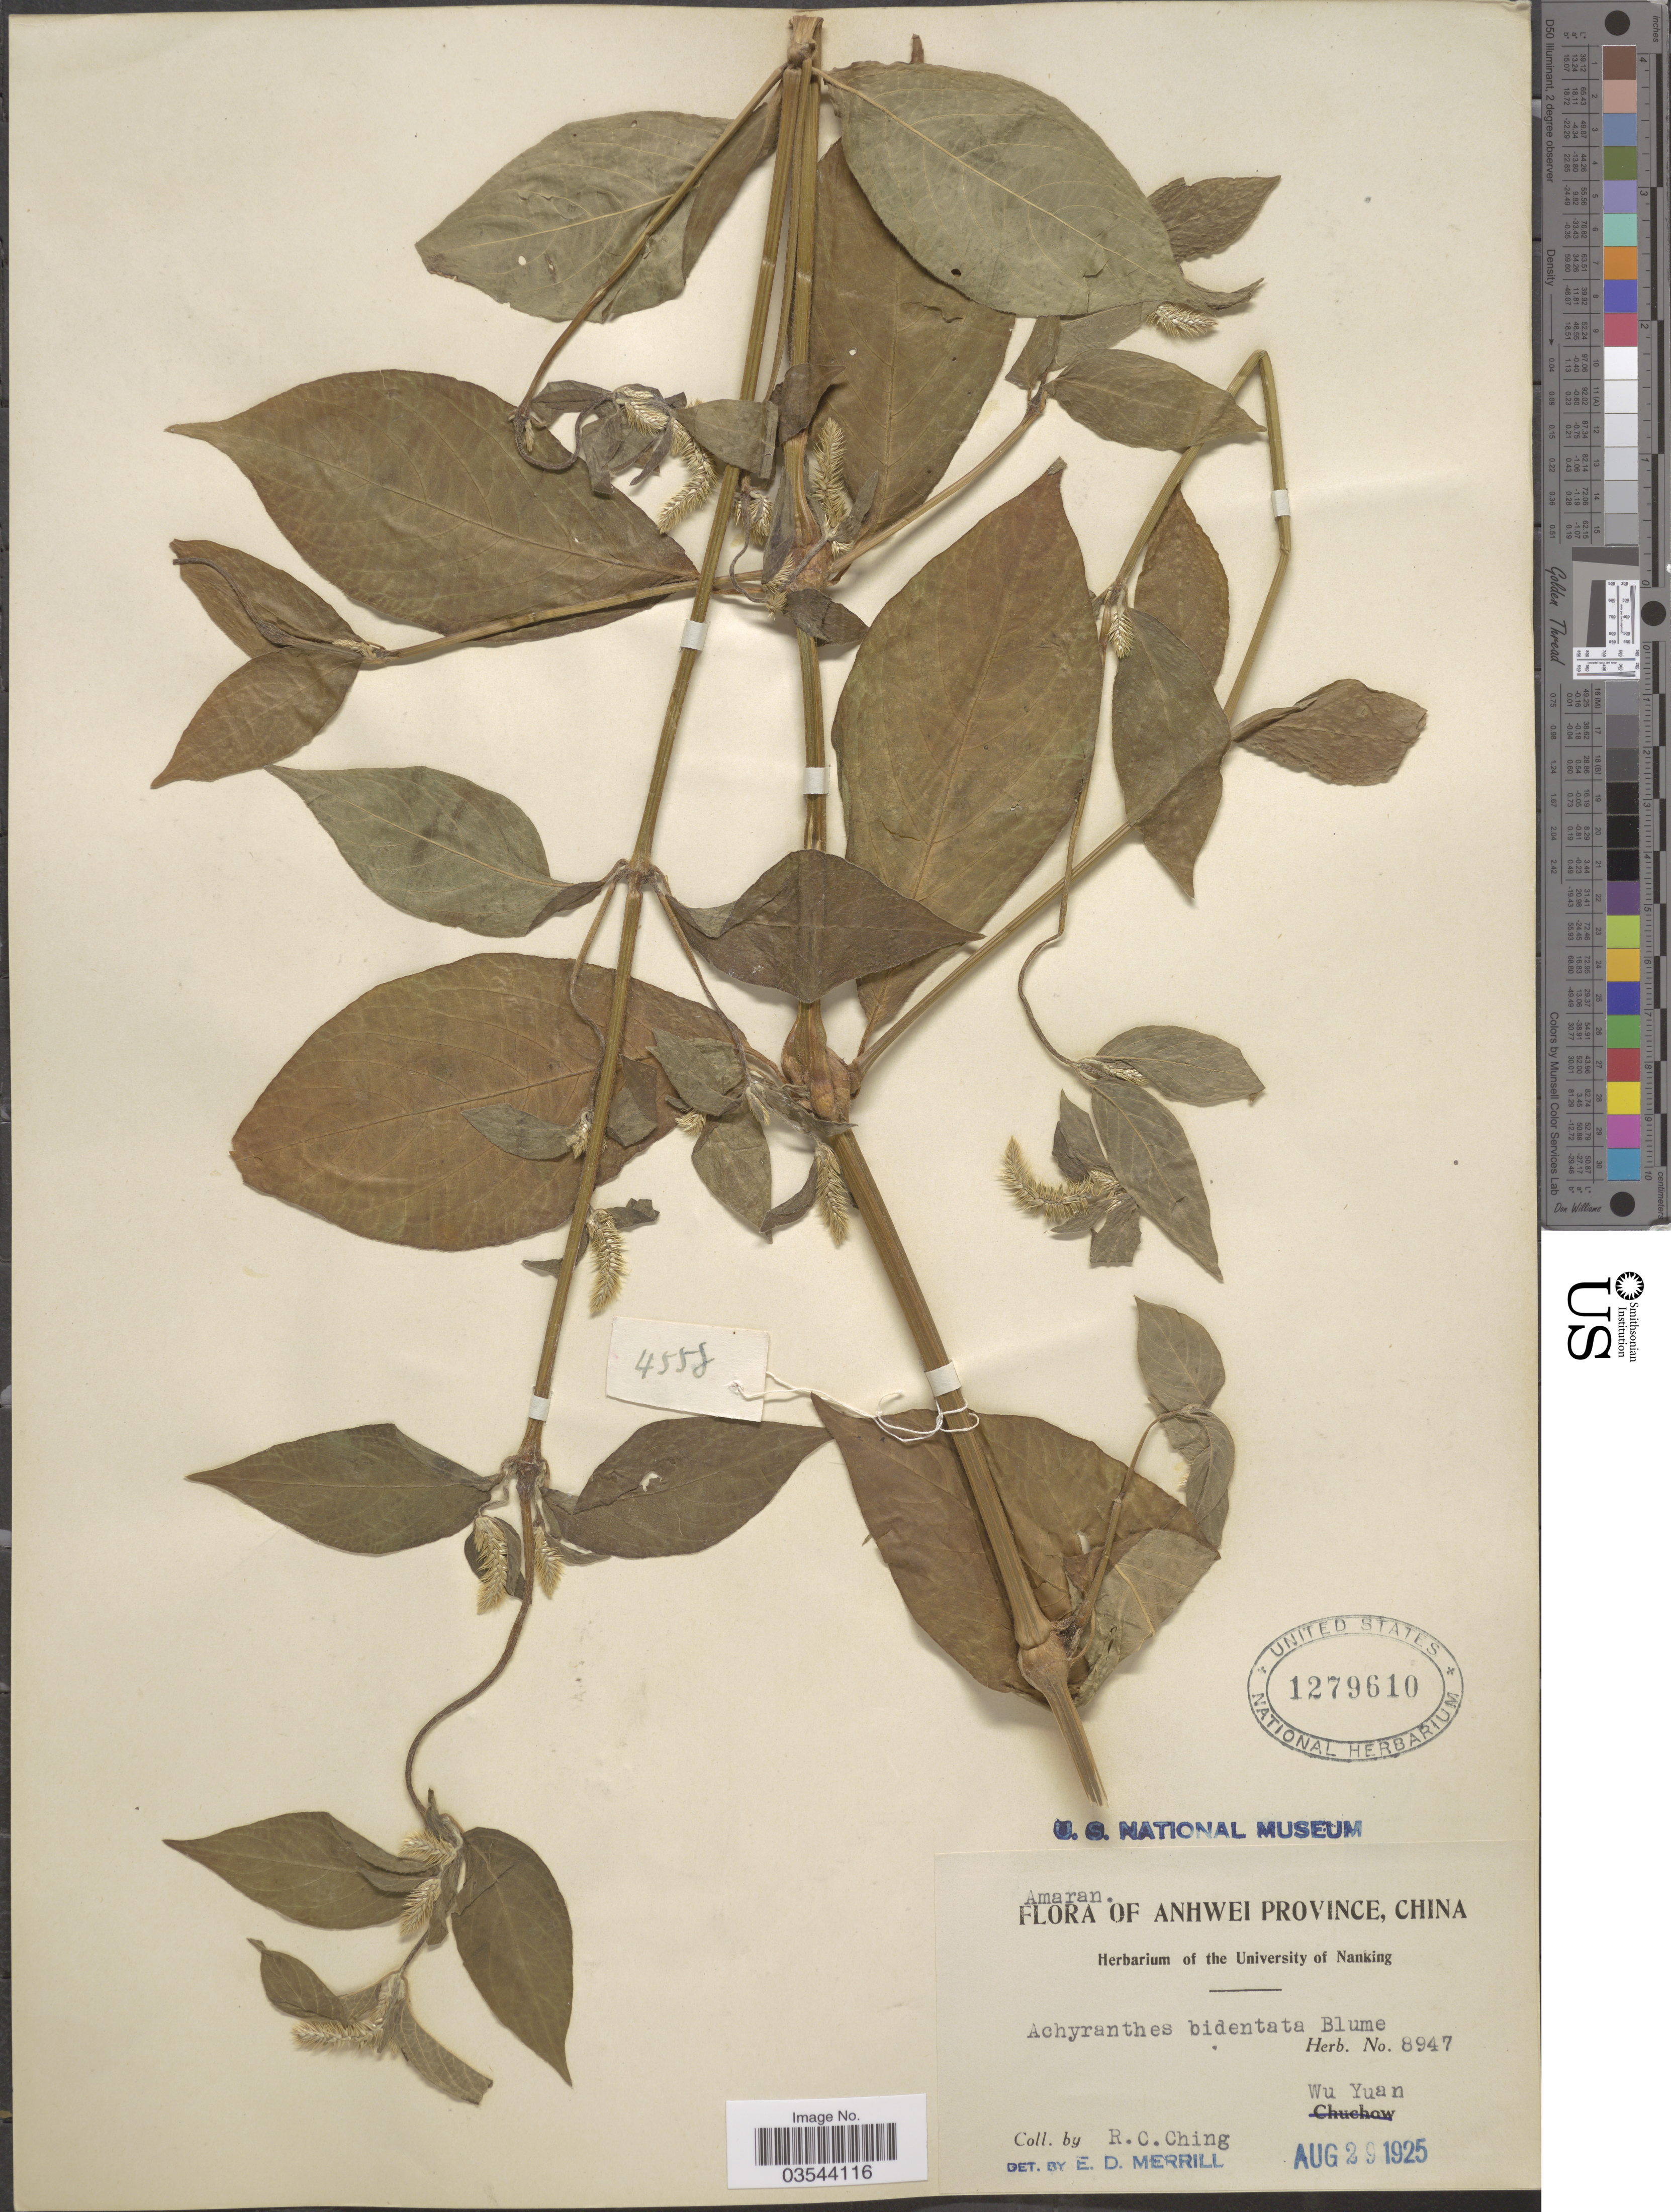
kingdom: Plantae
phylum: Tracheophyta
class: Magnoliopsida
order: Caryophyllales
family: Amaranthaceae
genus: Achyranthes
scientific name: Achyranthes bidentata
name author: Blume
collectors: R. C. Ching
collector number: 8947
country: China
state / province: Anhui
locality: Anhwei Province. Wu yuan.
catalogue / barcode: US 1279610